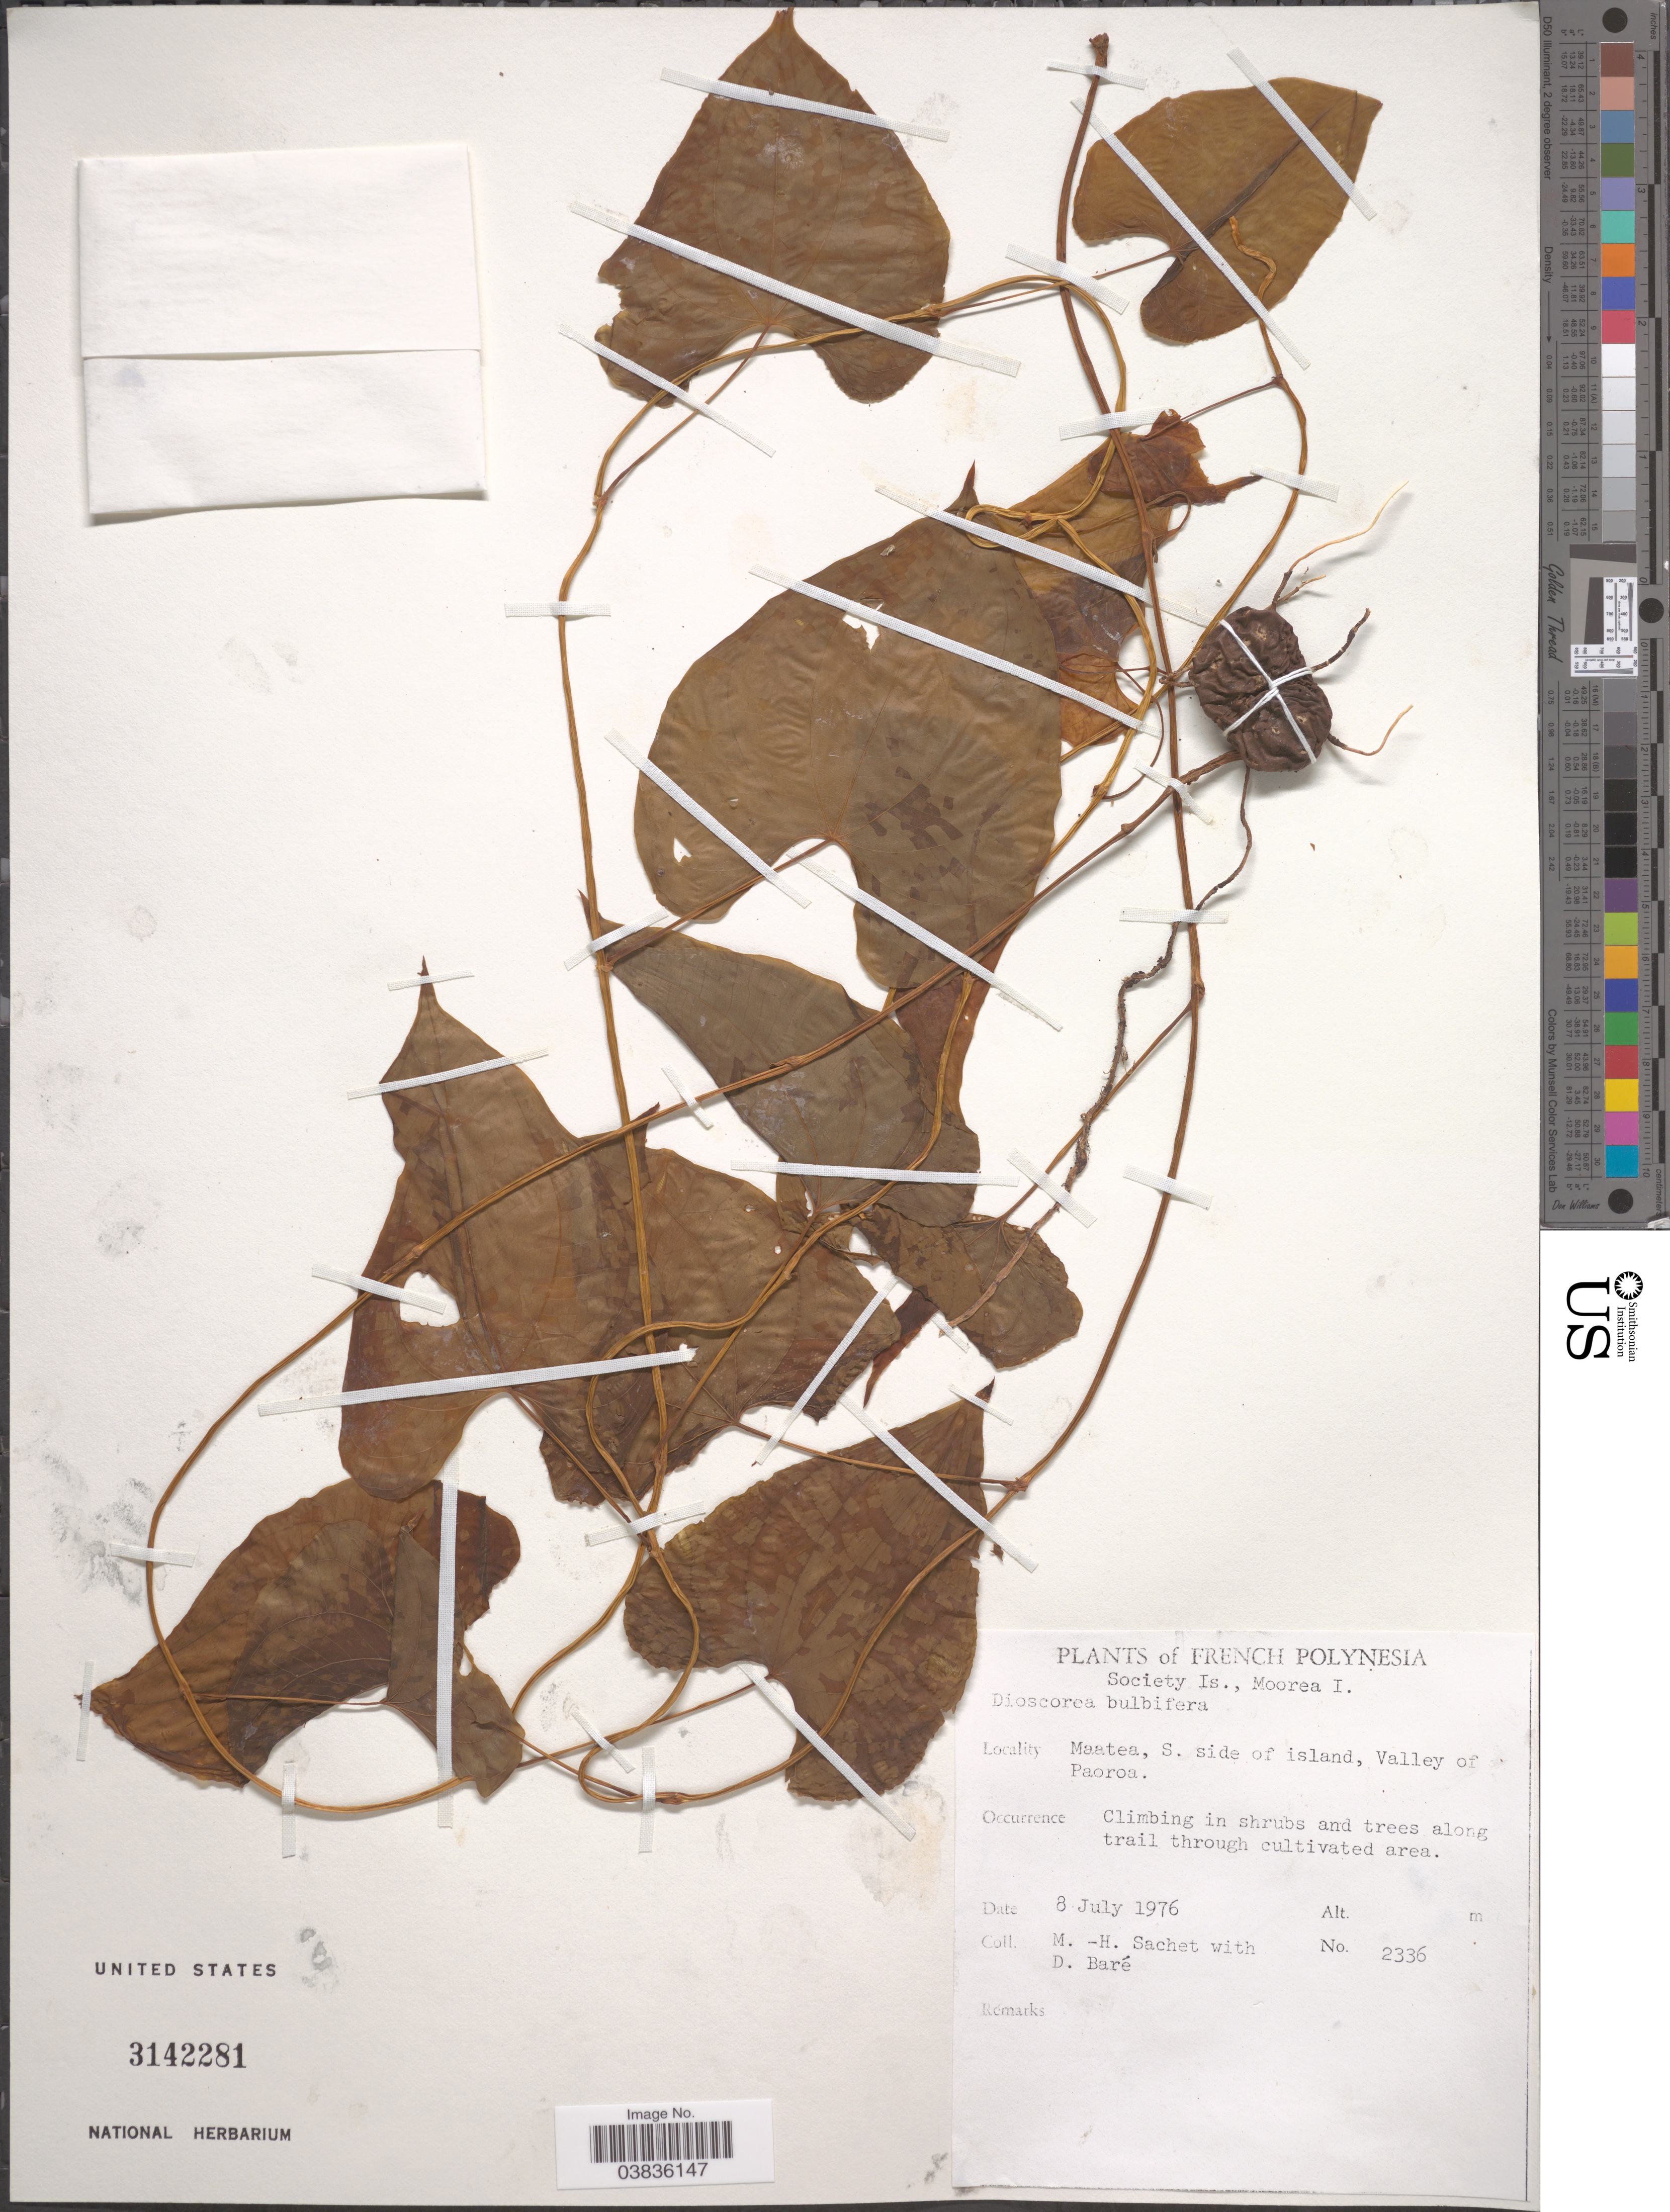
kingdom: Plantae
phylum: Tracheophyta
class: Liliopsida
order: Dioscoreales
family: Dioscoreaceae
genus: Dioscorea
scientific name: Dioscorea bulbifera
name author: L.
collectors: M.-H. Sachet & D. Baré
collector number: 2336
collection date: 1976-07-08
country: French Polynesia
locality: Society Is., Moorea I. Maatea, S. side of island, Valley of Paoroa.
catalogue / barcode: US 3142281